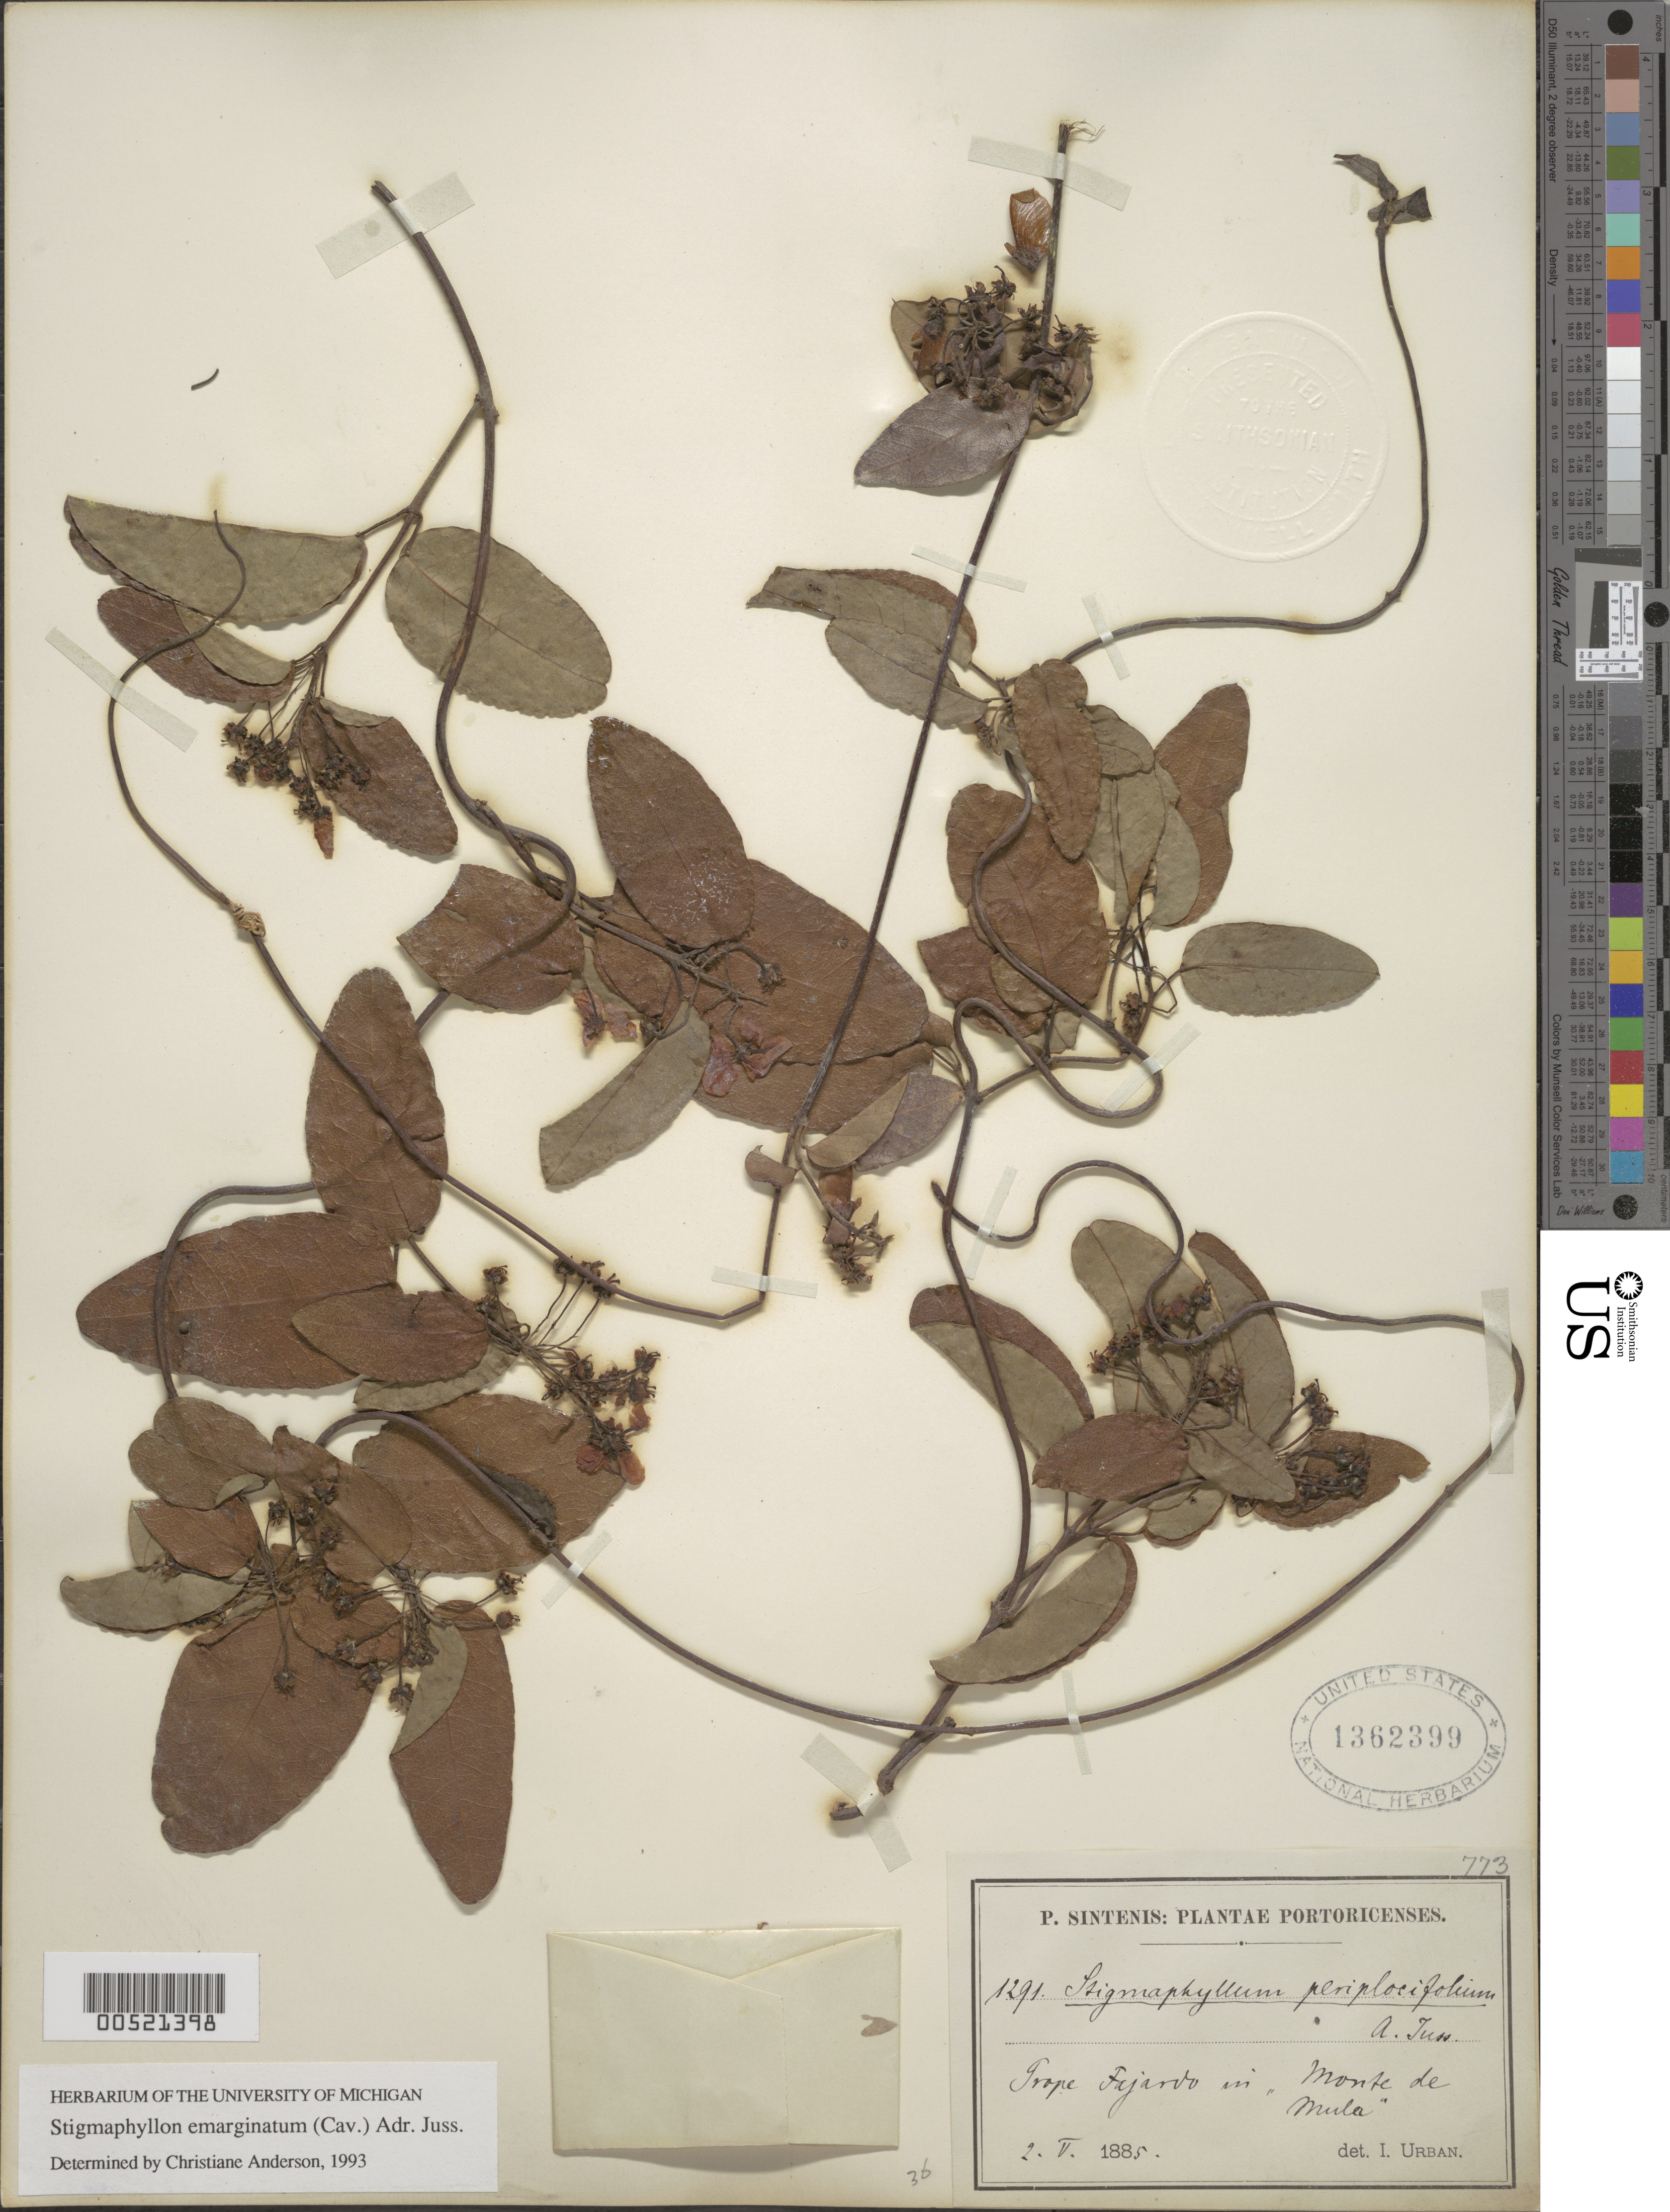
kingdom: Plantae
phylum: Tracheophyta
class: Magnoliopsida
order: Malpighiales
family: Malpighiaceae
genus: Stigmaphyllon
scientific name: Stigmaphyllon emarginatum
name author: (Cav.) A. Juss.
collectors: P. Sintenis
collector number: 1291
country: Puerto Rico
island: Greater Antilles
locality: Close to Fajardo on Monte de Mula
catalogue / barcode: US 1362399